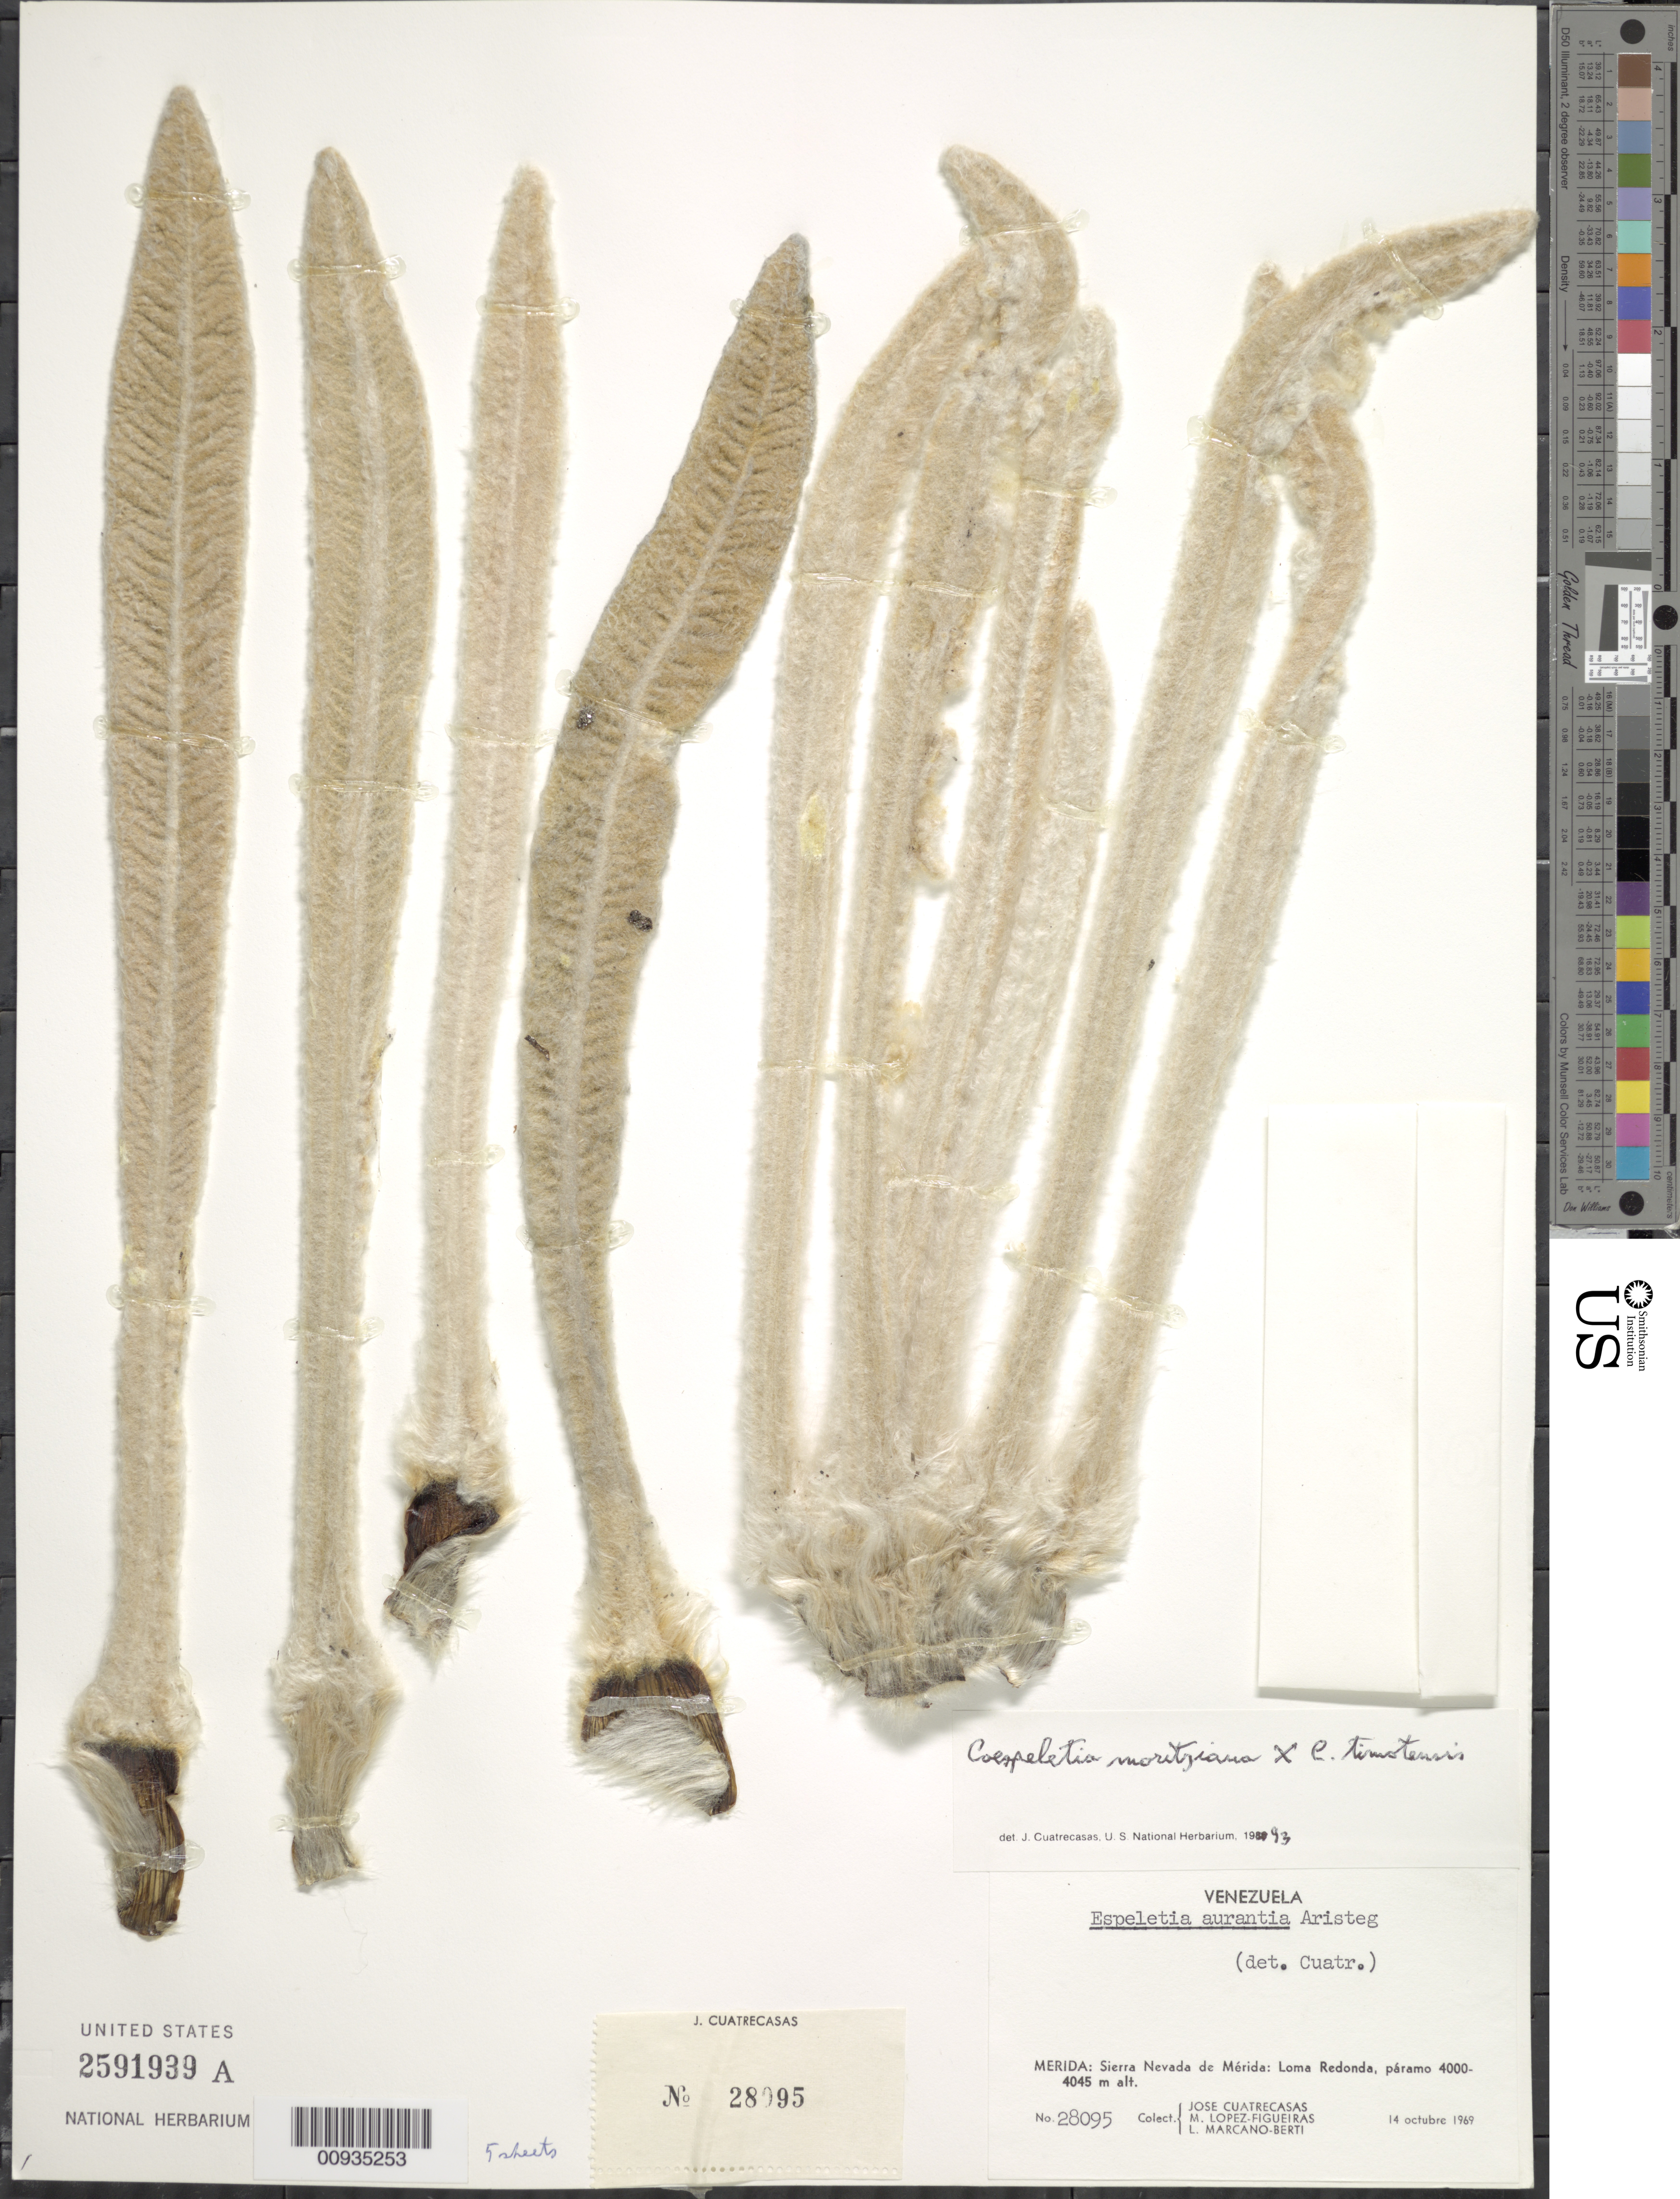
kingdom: Plantae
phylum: Tracheophyta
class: Magnoliopsida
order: Asterales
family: Asteraceae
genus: Coespeletia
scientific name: Coespeletia moritziana x C. timotensis (Cuatrec.) Cuatrec.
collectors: J. Cuatrecasas, M. López Figueiras & L. Marcano-Berti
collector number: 28095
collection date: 1969-10-14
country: Venezuela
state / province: Mérida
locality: Sierra Nevada de Merida: Lona Redonda, paramo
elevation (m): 4000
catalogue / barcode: US 2591939A